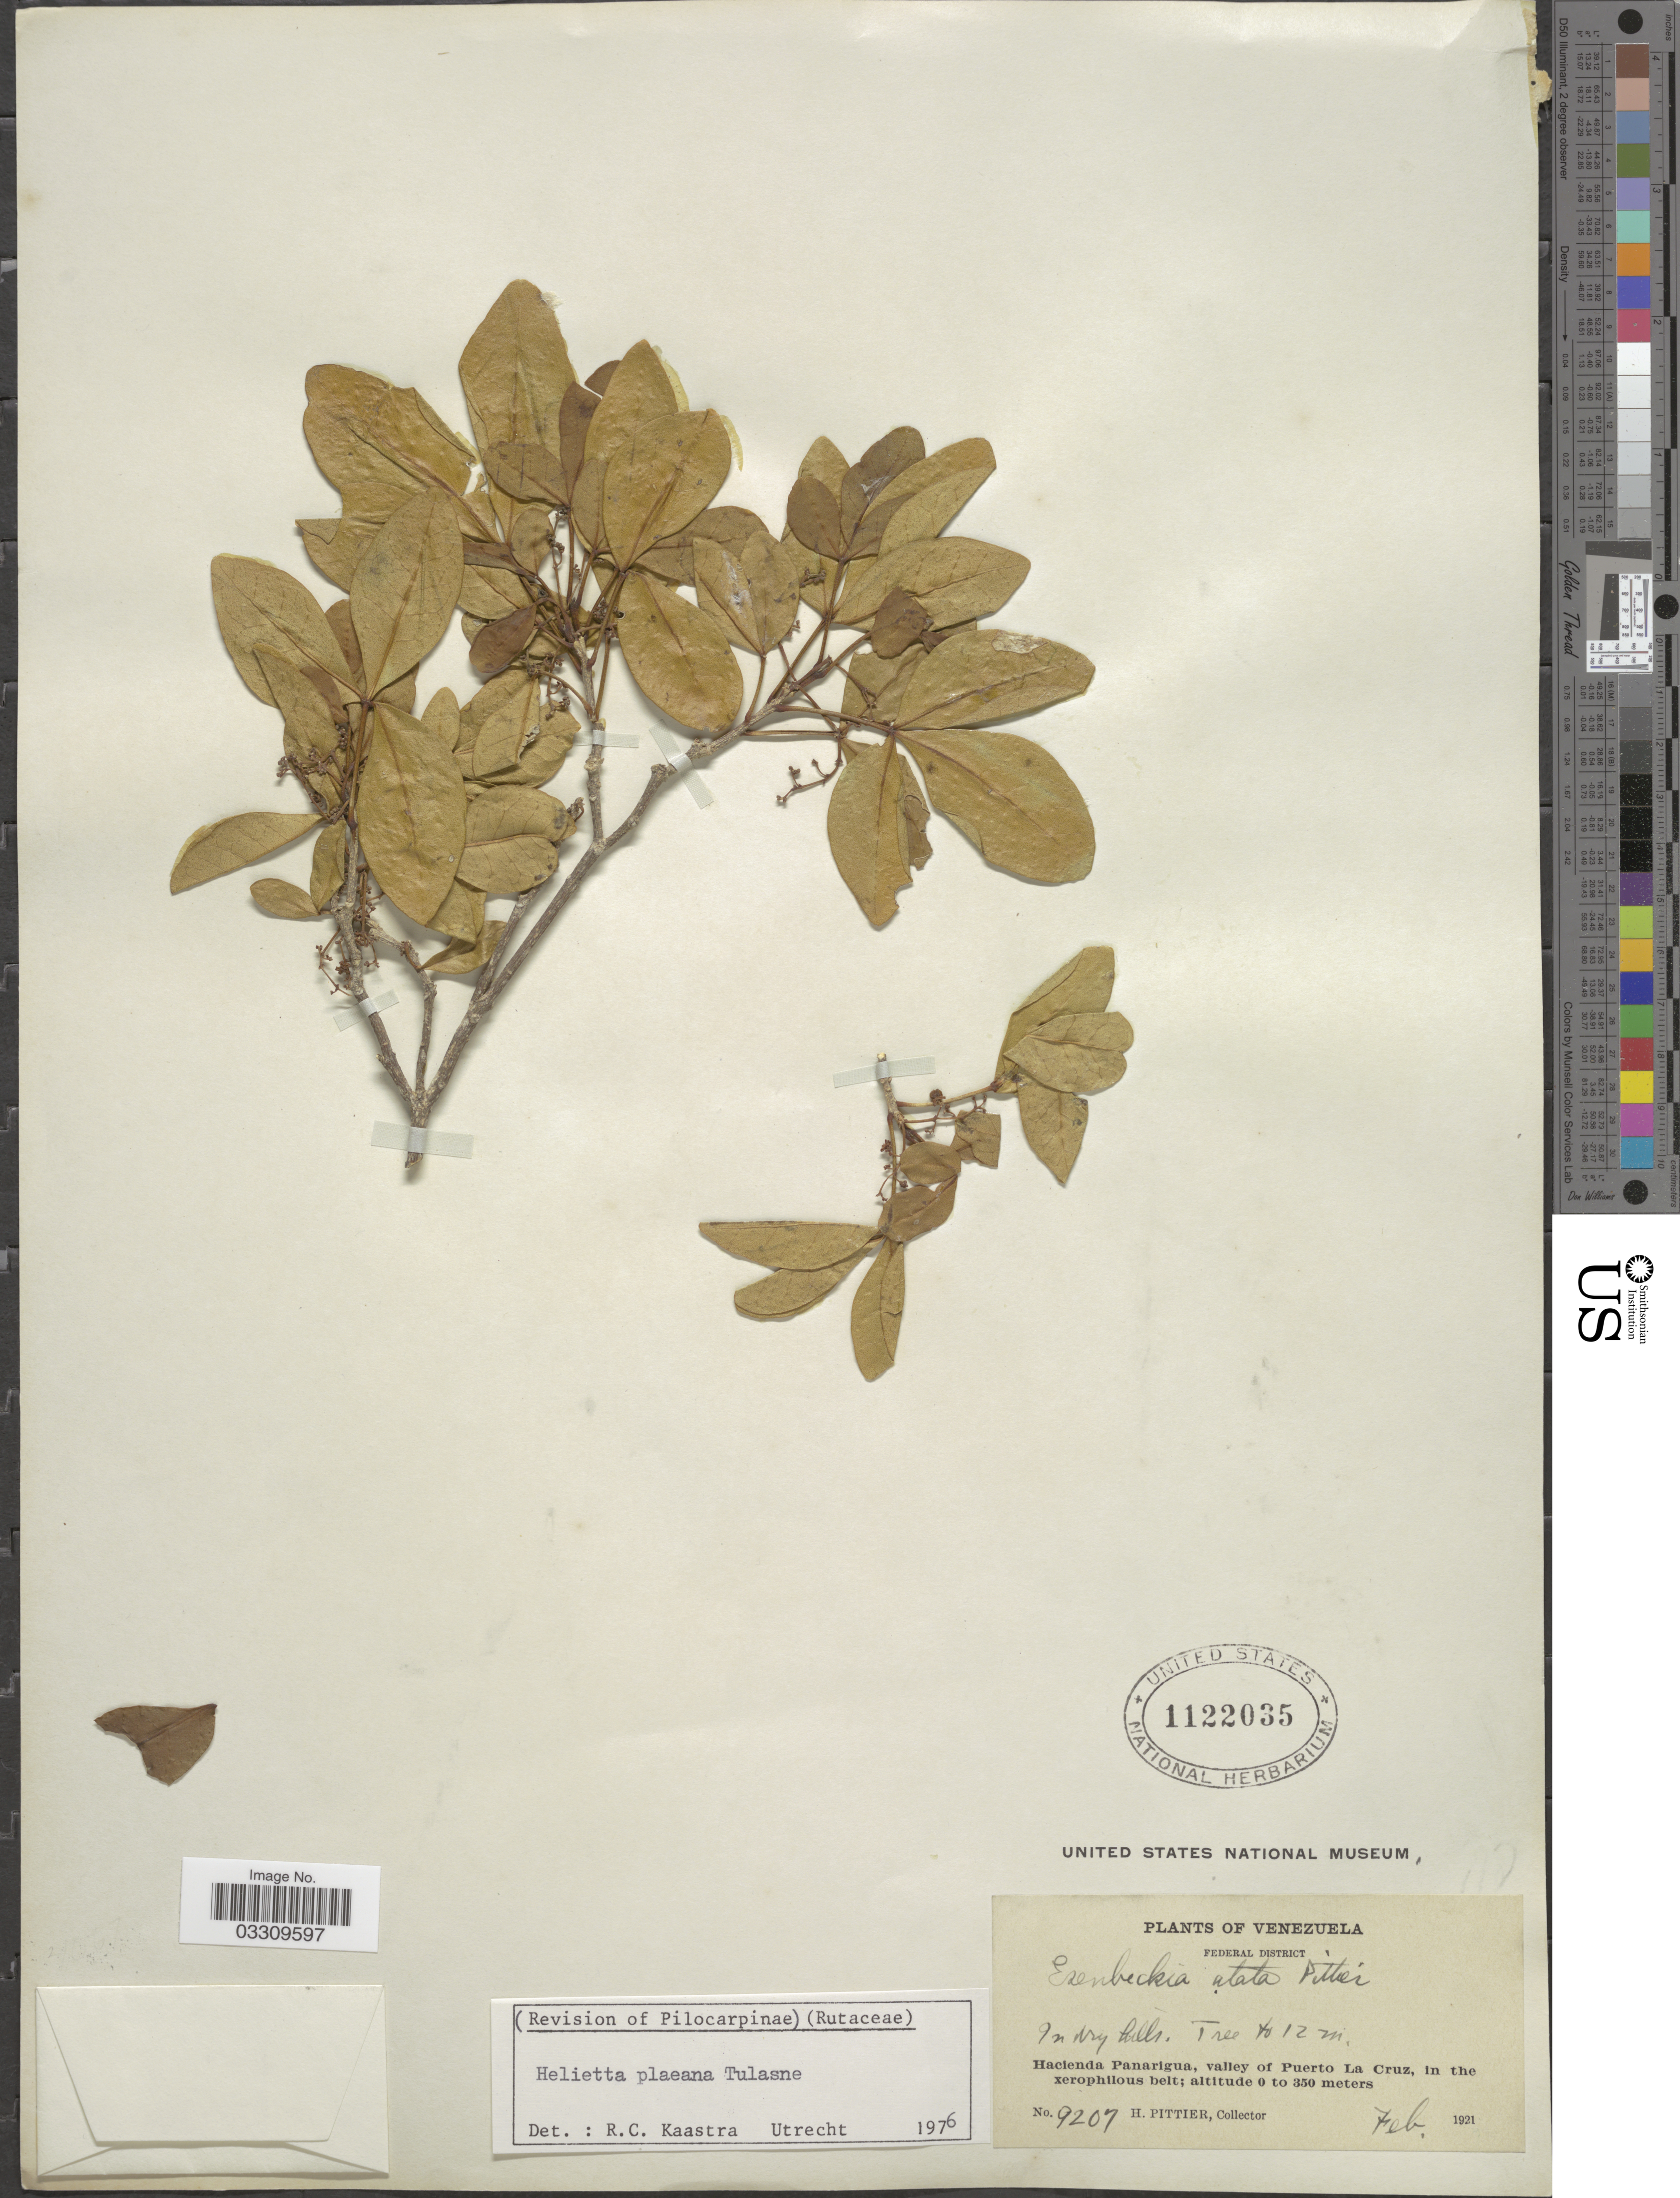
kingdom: Plantae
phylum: Tracheophyta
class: Magnoliopsida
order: Sapindales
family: Rutaceae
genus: Helietta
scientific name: Helietta pleana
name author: Tul.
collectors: H. F. Pittier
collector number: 9207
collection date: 1921-02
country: Venezuela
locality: Federal District, Hacienda Panarigua, valley of Puerto La Cruz, in the xerophilous belt.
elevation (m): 0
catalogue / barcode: US 1122035